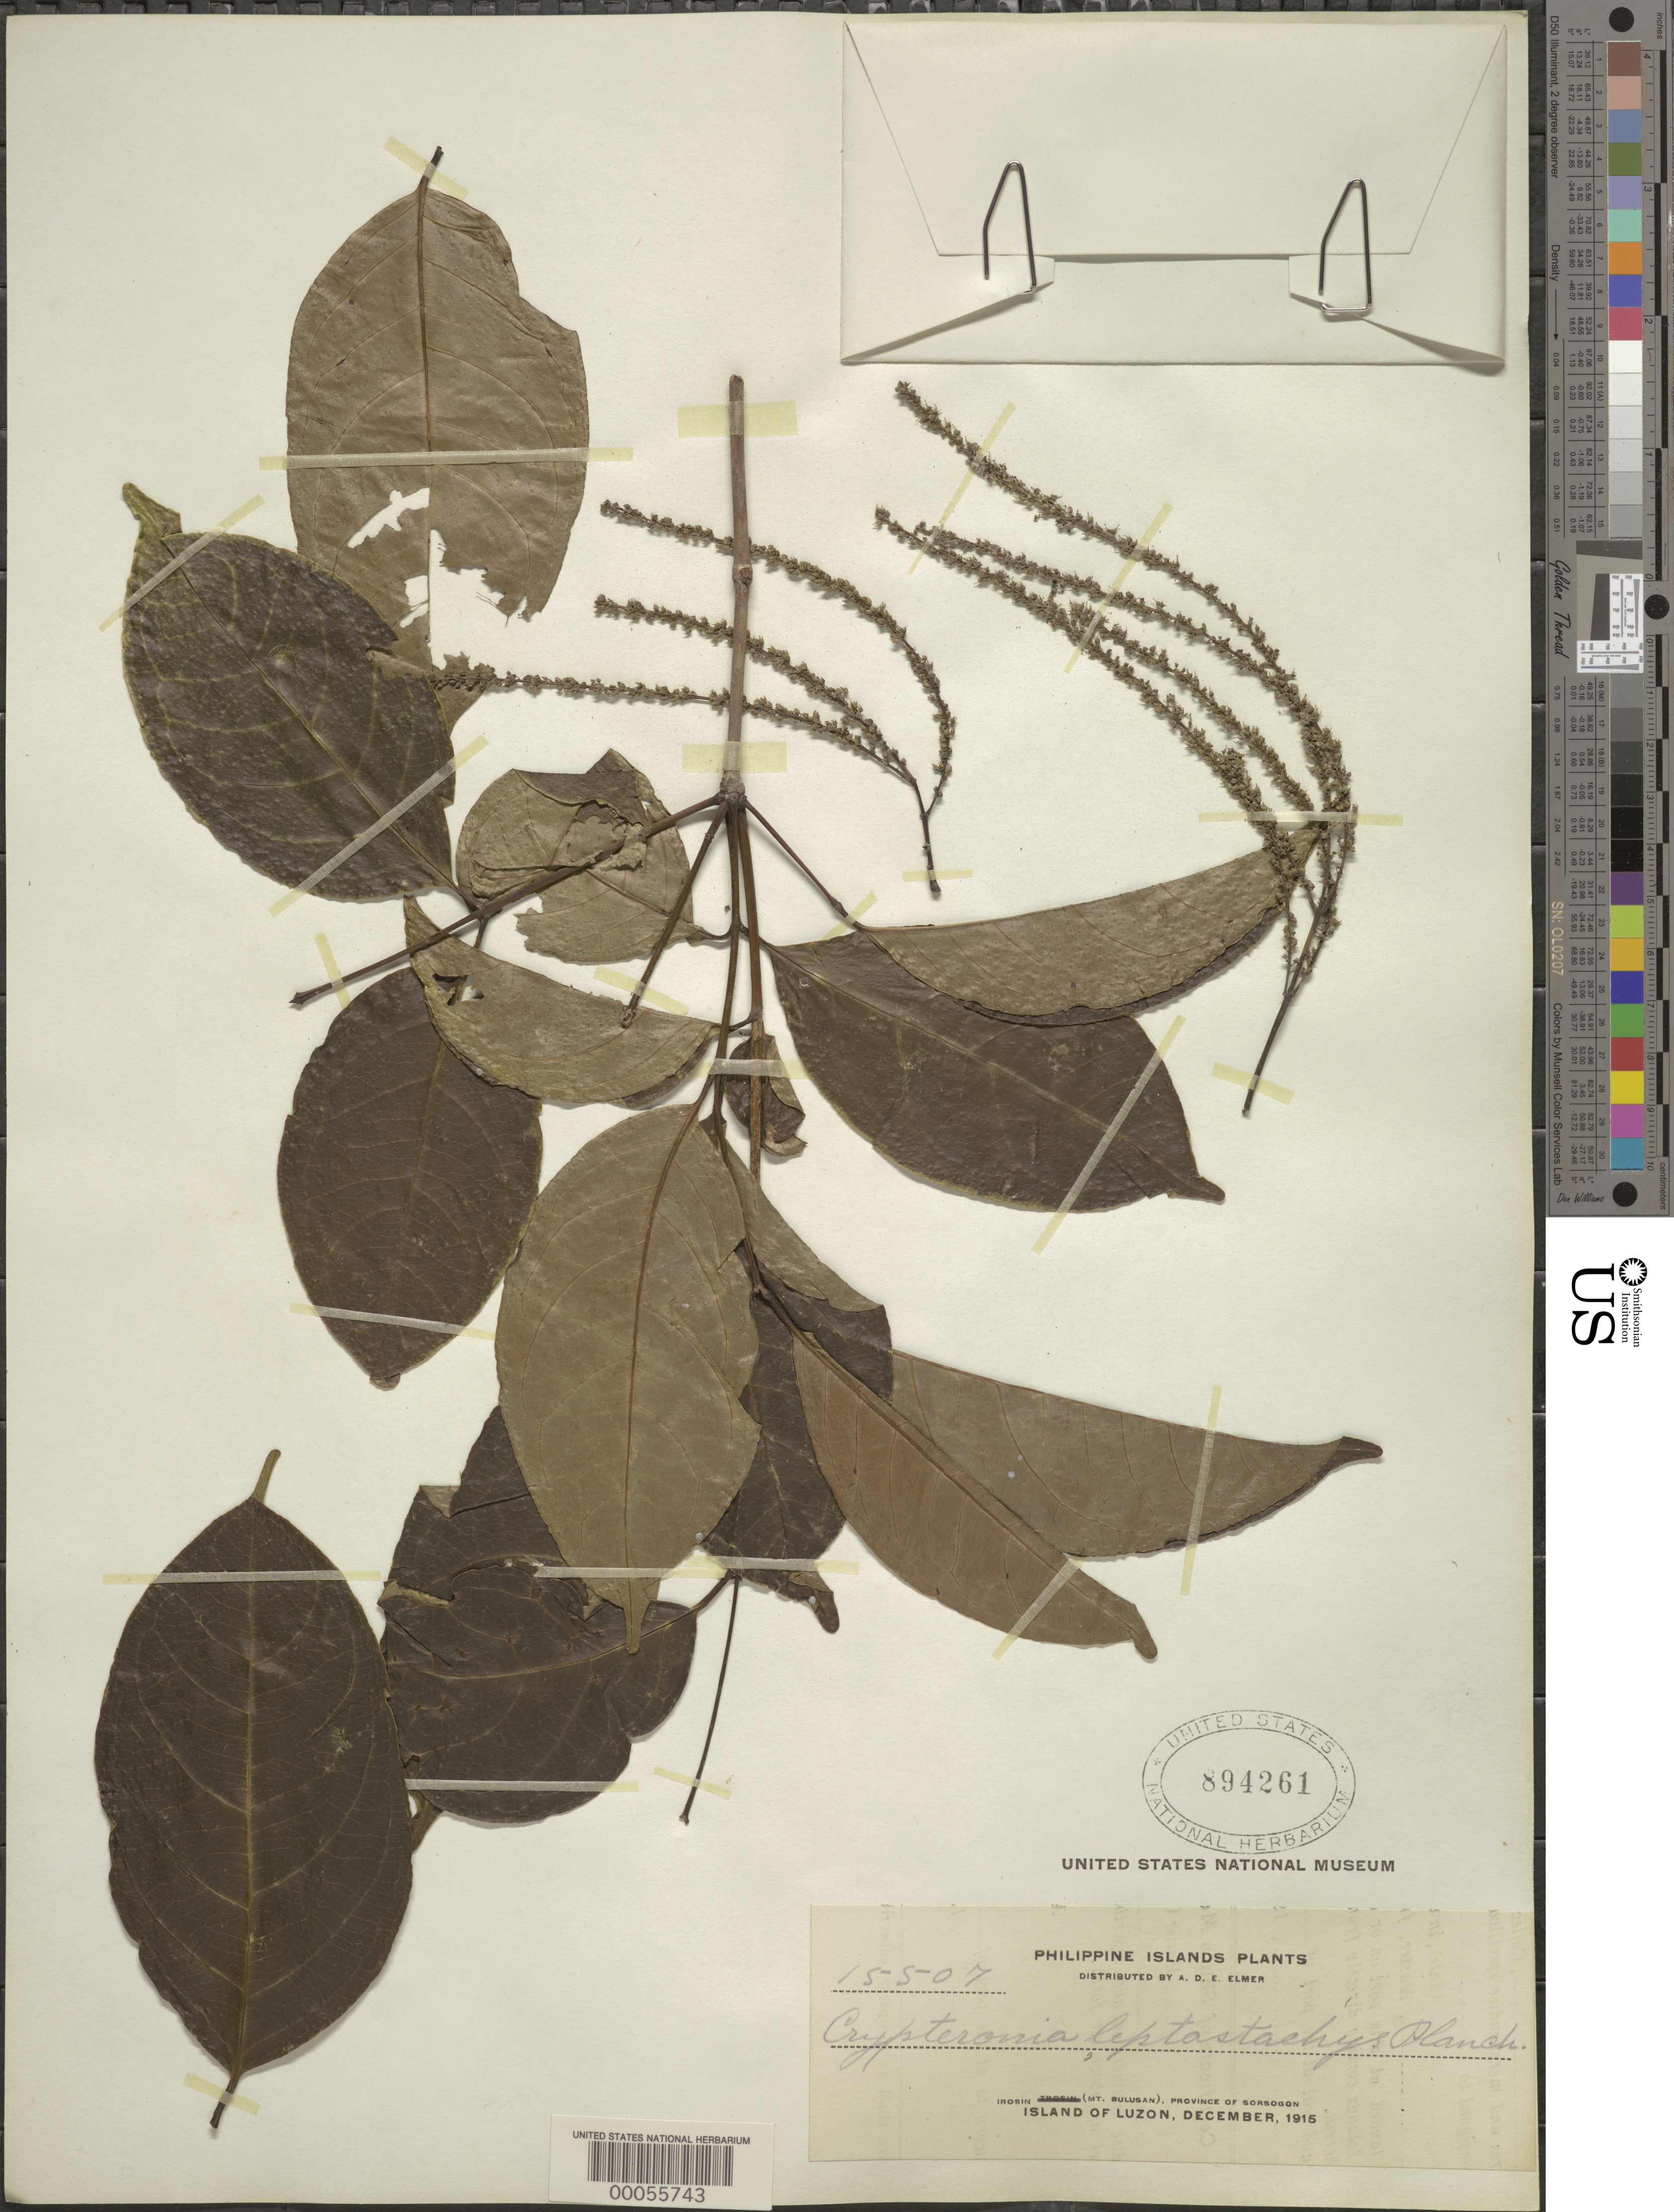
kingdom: Plantae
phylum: Tracheophyta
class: Magnoliopsida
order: Myrtales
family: Crypteroniaceae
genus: Crypteronia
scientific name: Crypteronia leptostachys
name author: Endl.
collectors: A. D. E. Elmer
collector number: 15507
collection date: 1915-12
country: Philippines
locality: Irosin (Mt. Bulusan), Province of Sorsogon. Island of Luzon.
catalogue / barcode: US 894261